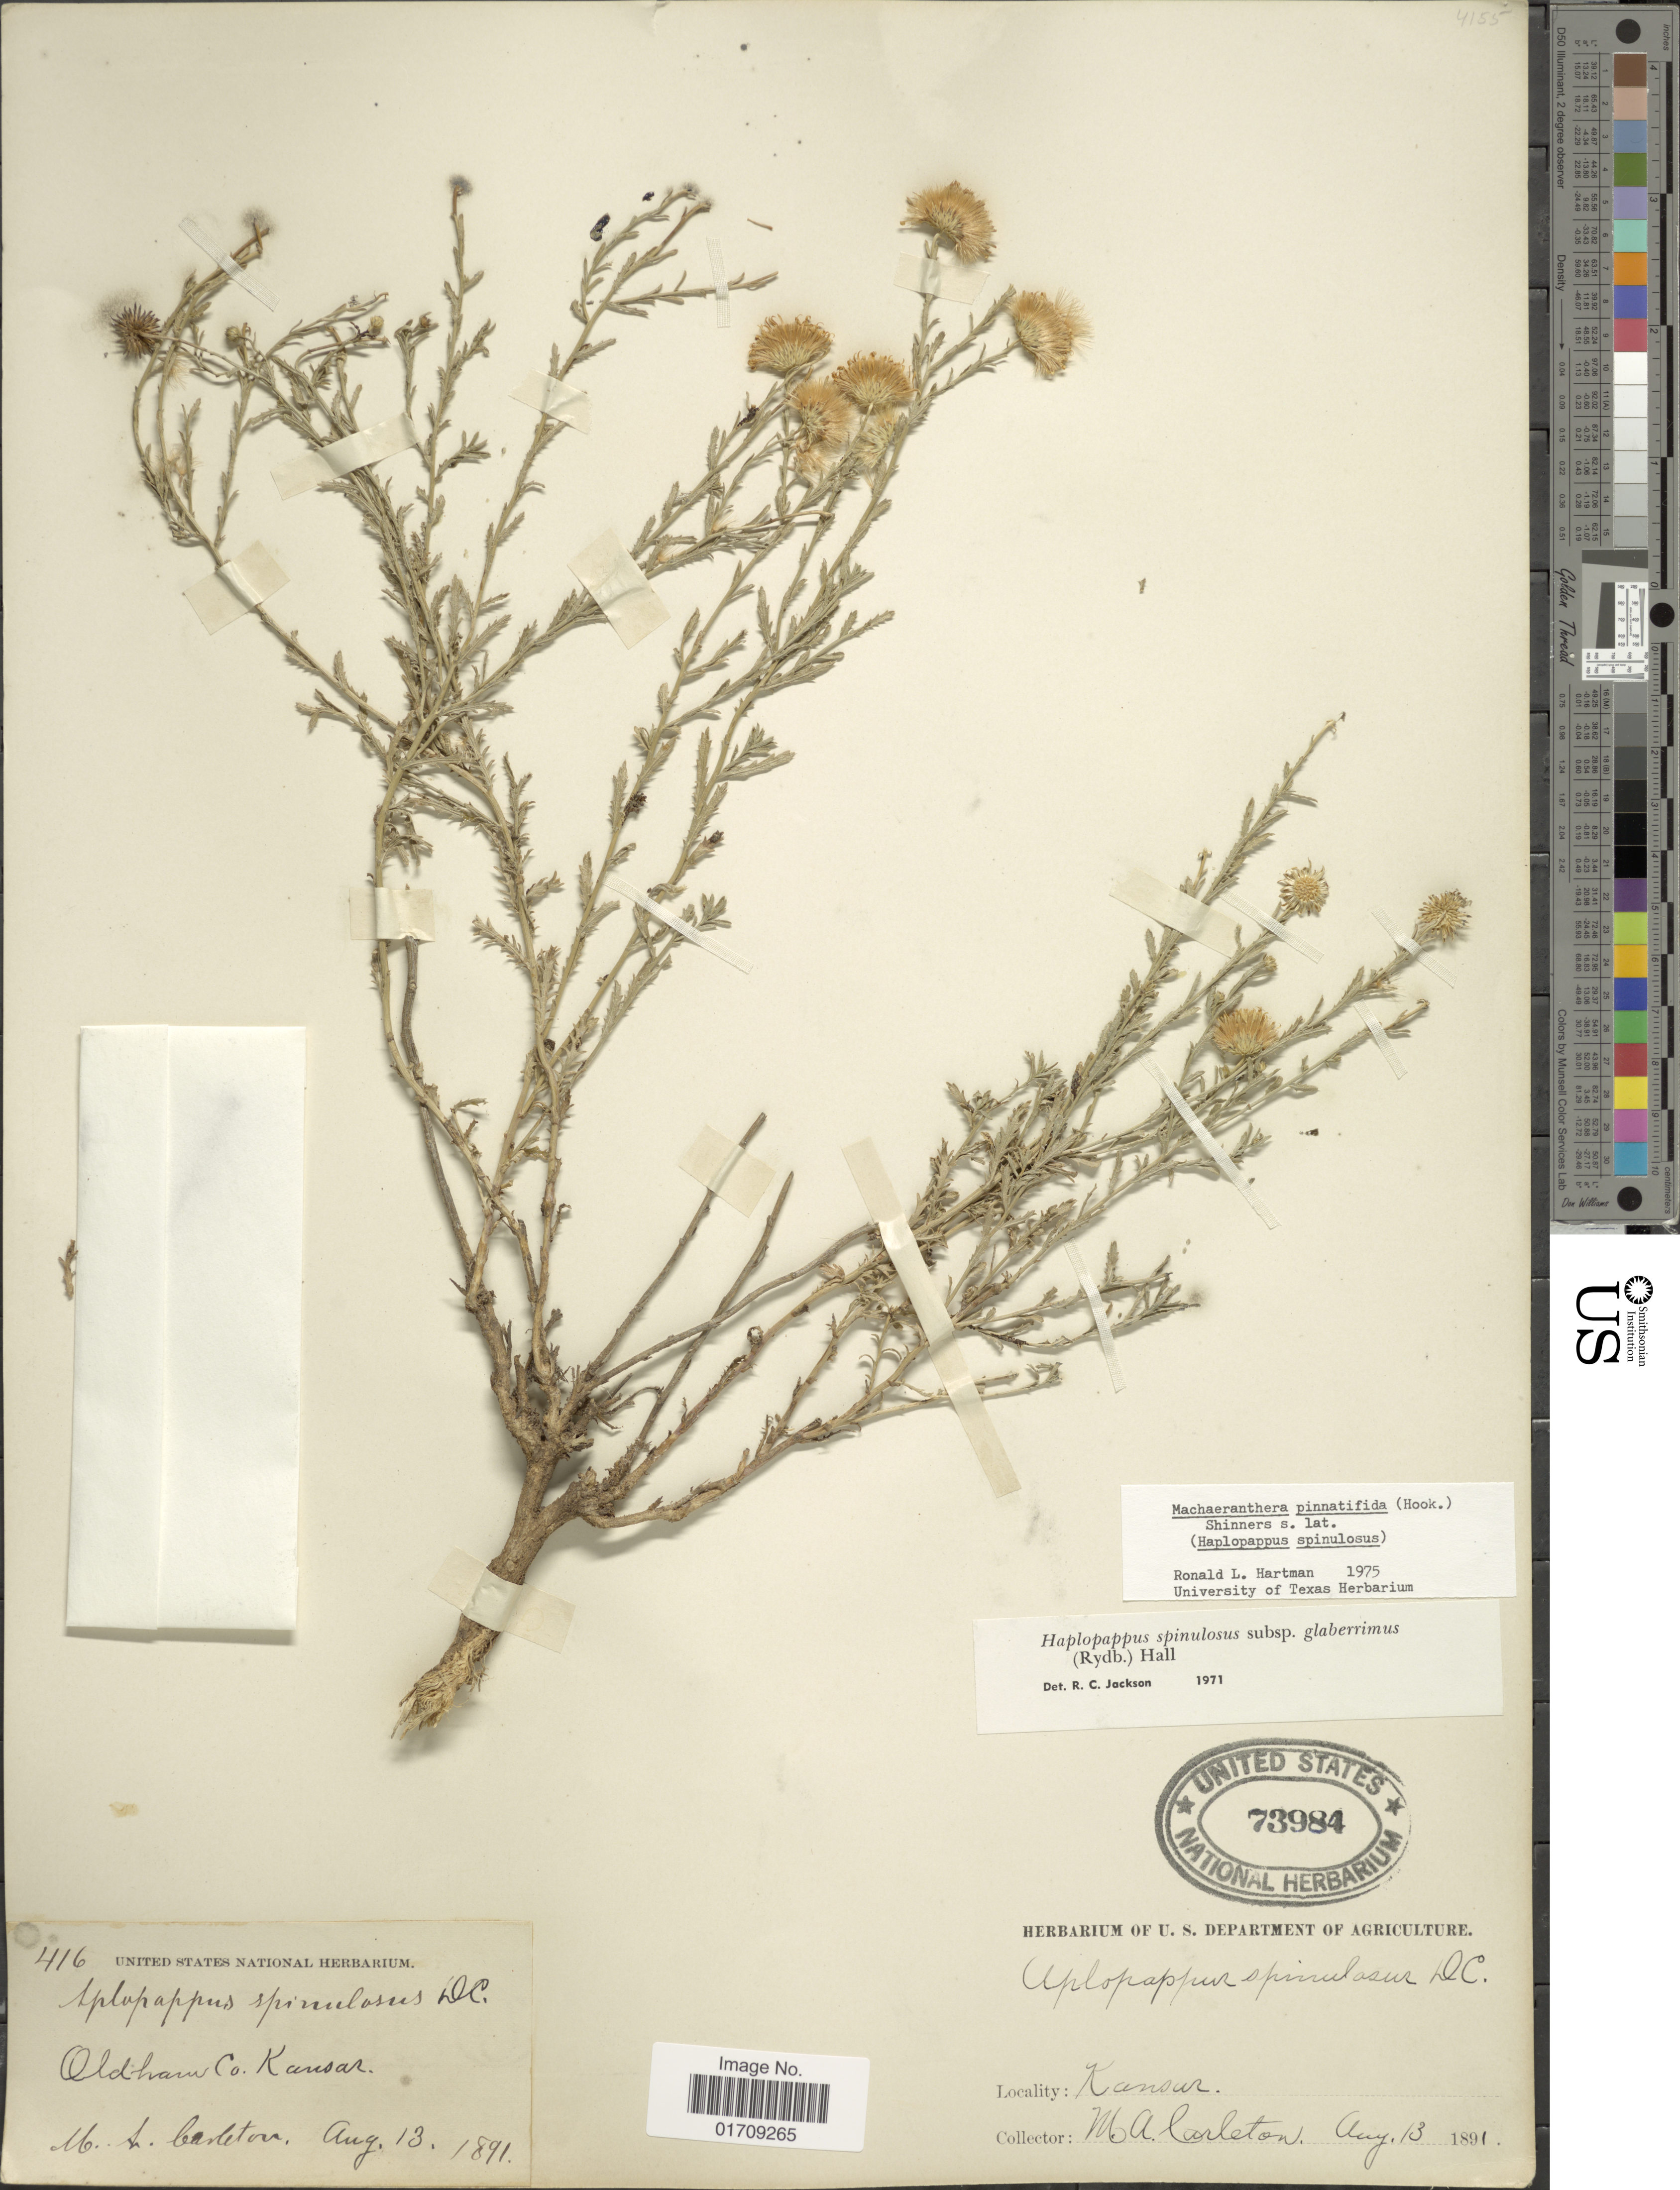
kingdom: Plantae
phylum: Tracheophyta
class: Magnoliopsida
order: Asterales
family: Asteraceae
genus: Machaeranthera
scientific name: Machaeranthera pinnatifida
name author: (Hook.) Shinners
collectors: M. A. Carleton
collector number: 416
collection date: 1891-08-13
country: United States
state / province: Kansas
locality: Oldham Co.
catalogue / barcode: US 73984